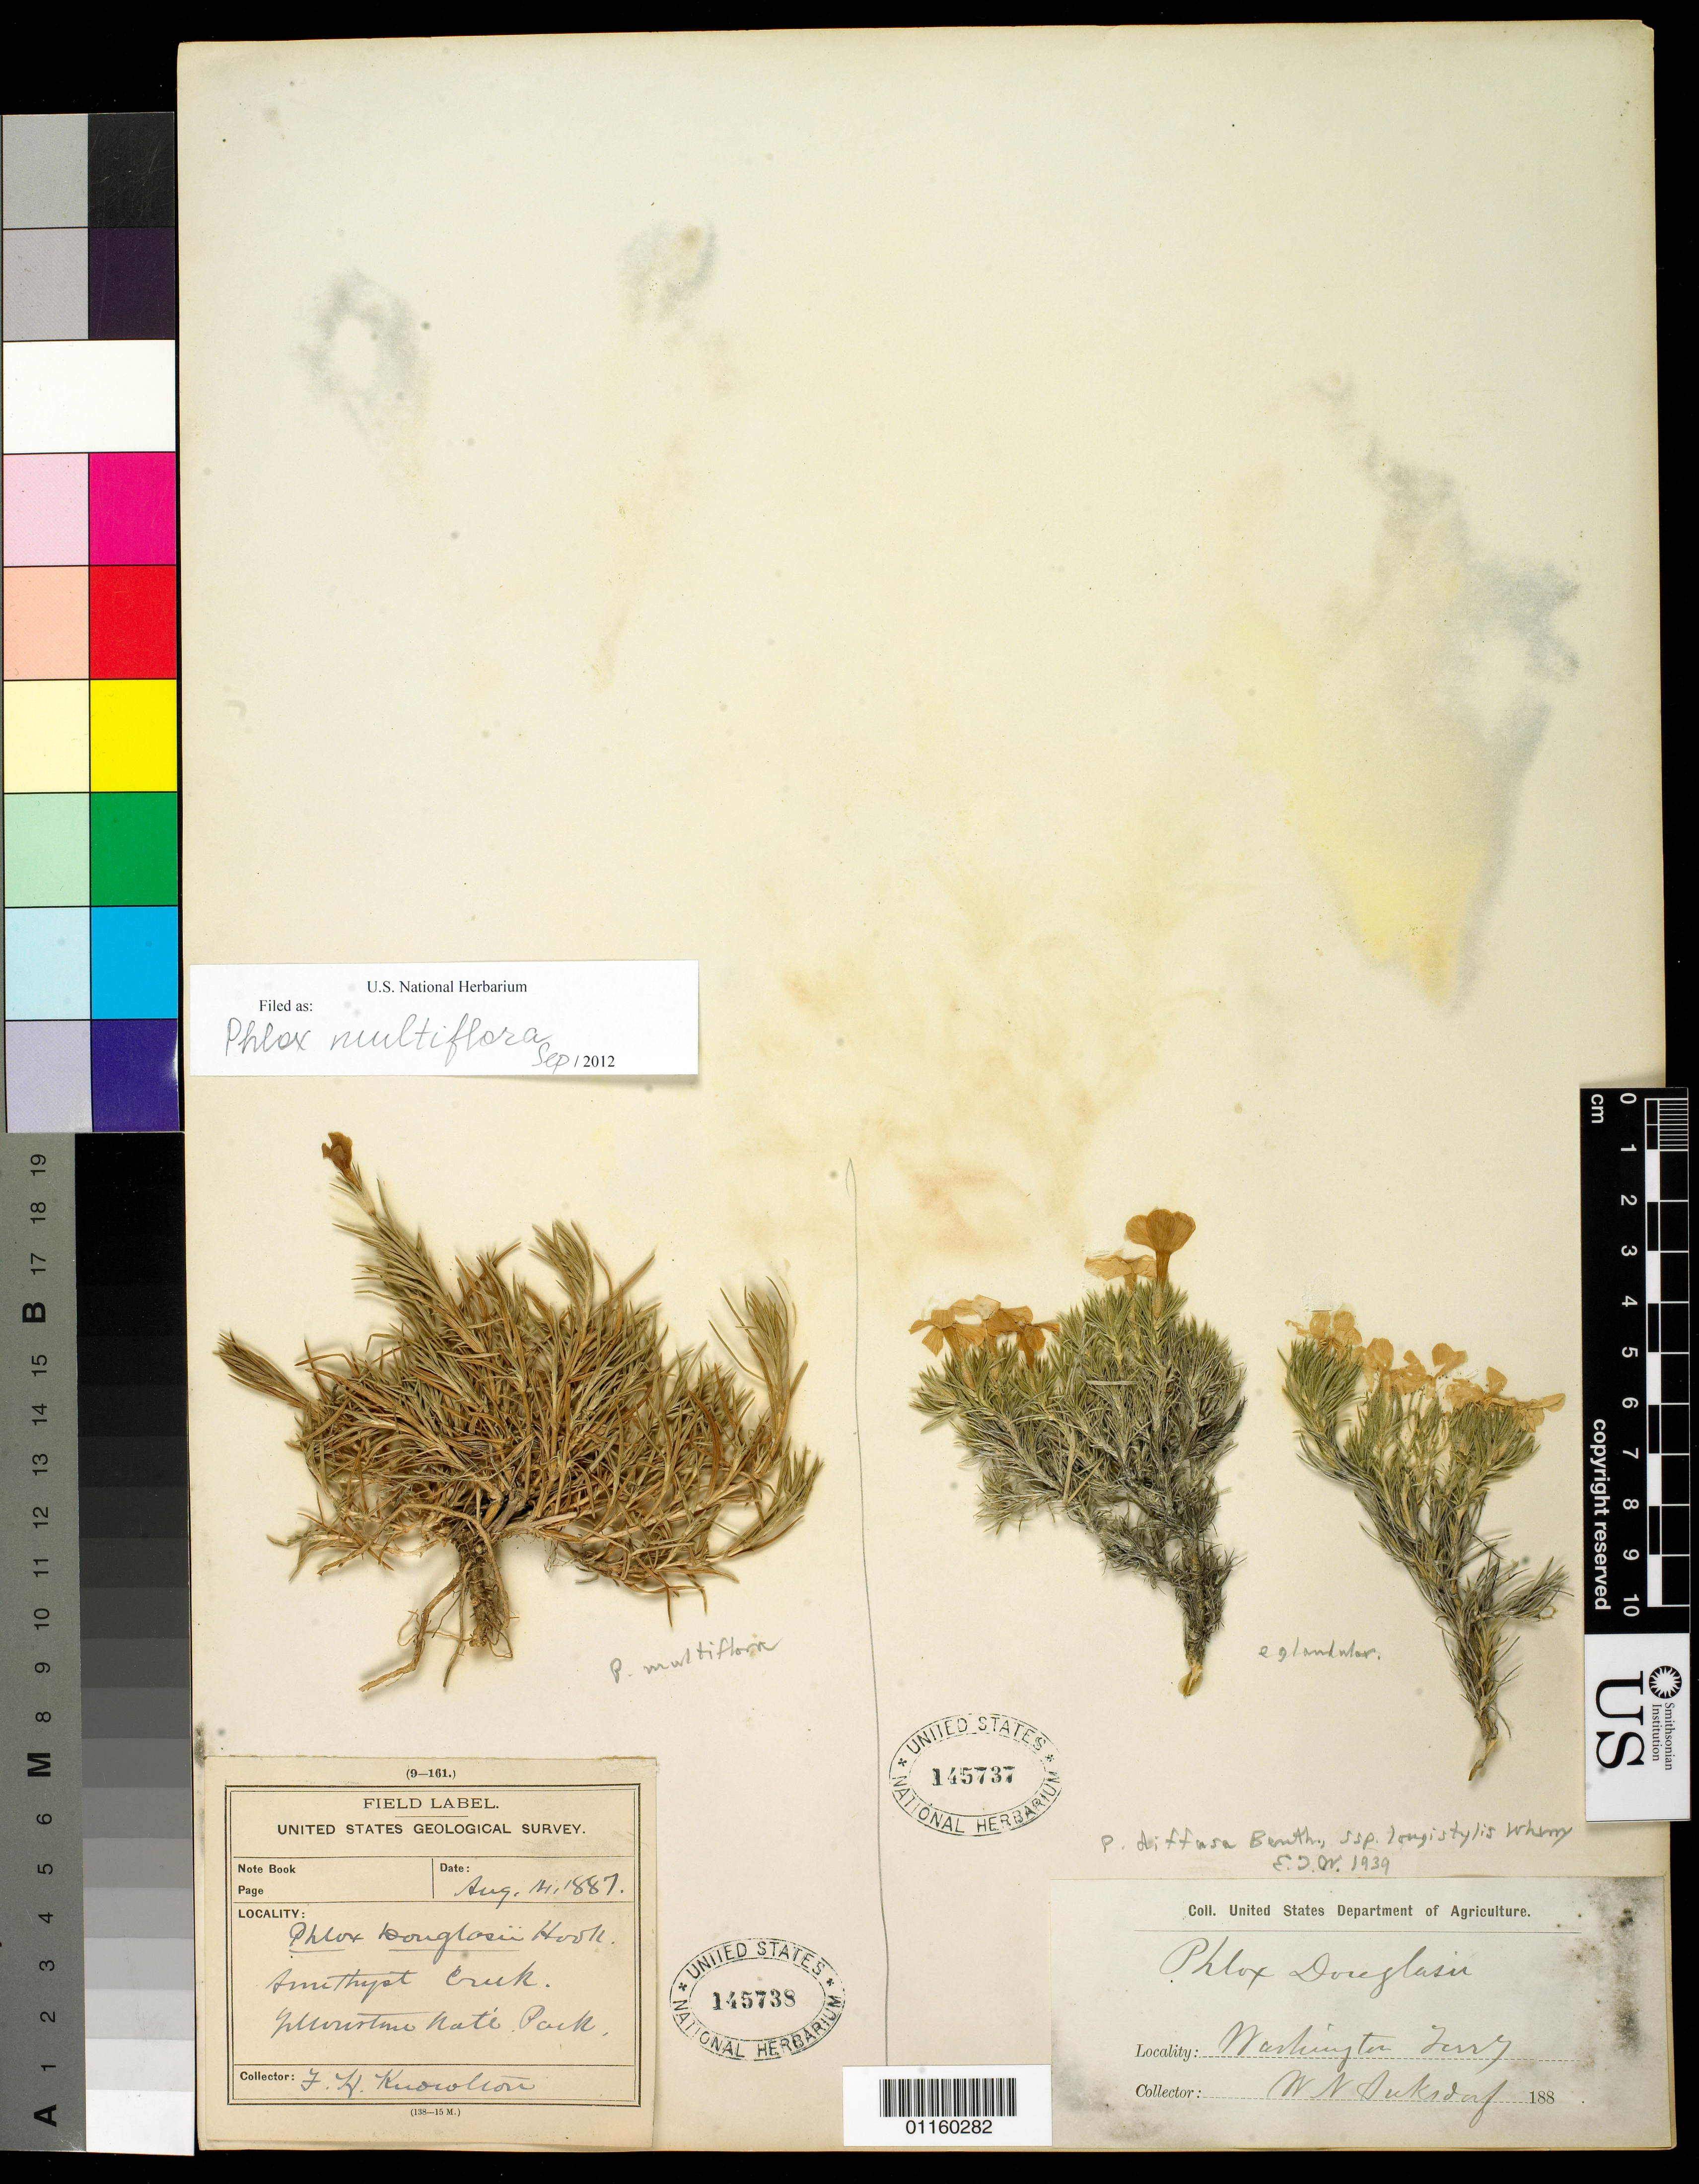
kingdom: Plantae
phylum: Tracheophyta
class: Magnoliopsida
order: Ericales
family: Polemoniaceae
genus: Phlox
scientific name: Phlox multiflora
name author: A. Nelson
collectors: F. H. Knowlton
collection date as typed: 14 Aug 1887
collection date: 1887-08-14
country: United States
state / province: Wyoming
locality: Amethyst Creek, Yellowstone Natl. Park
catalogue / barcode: US 145738